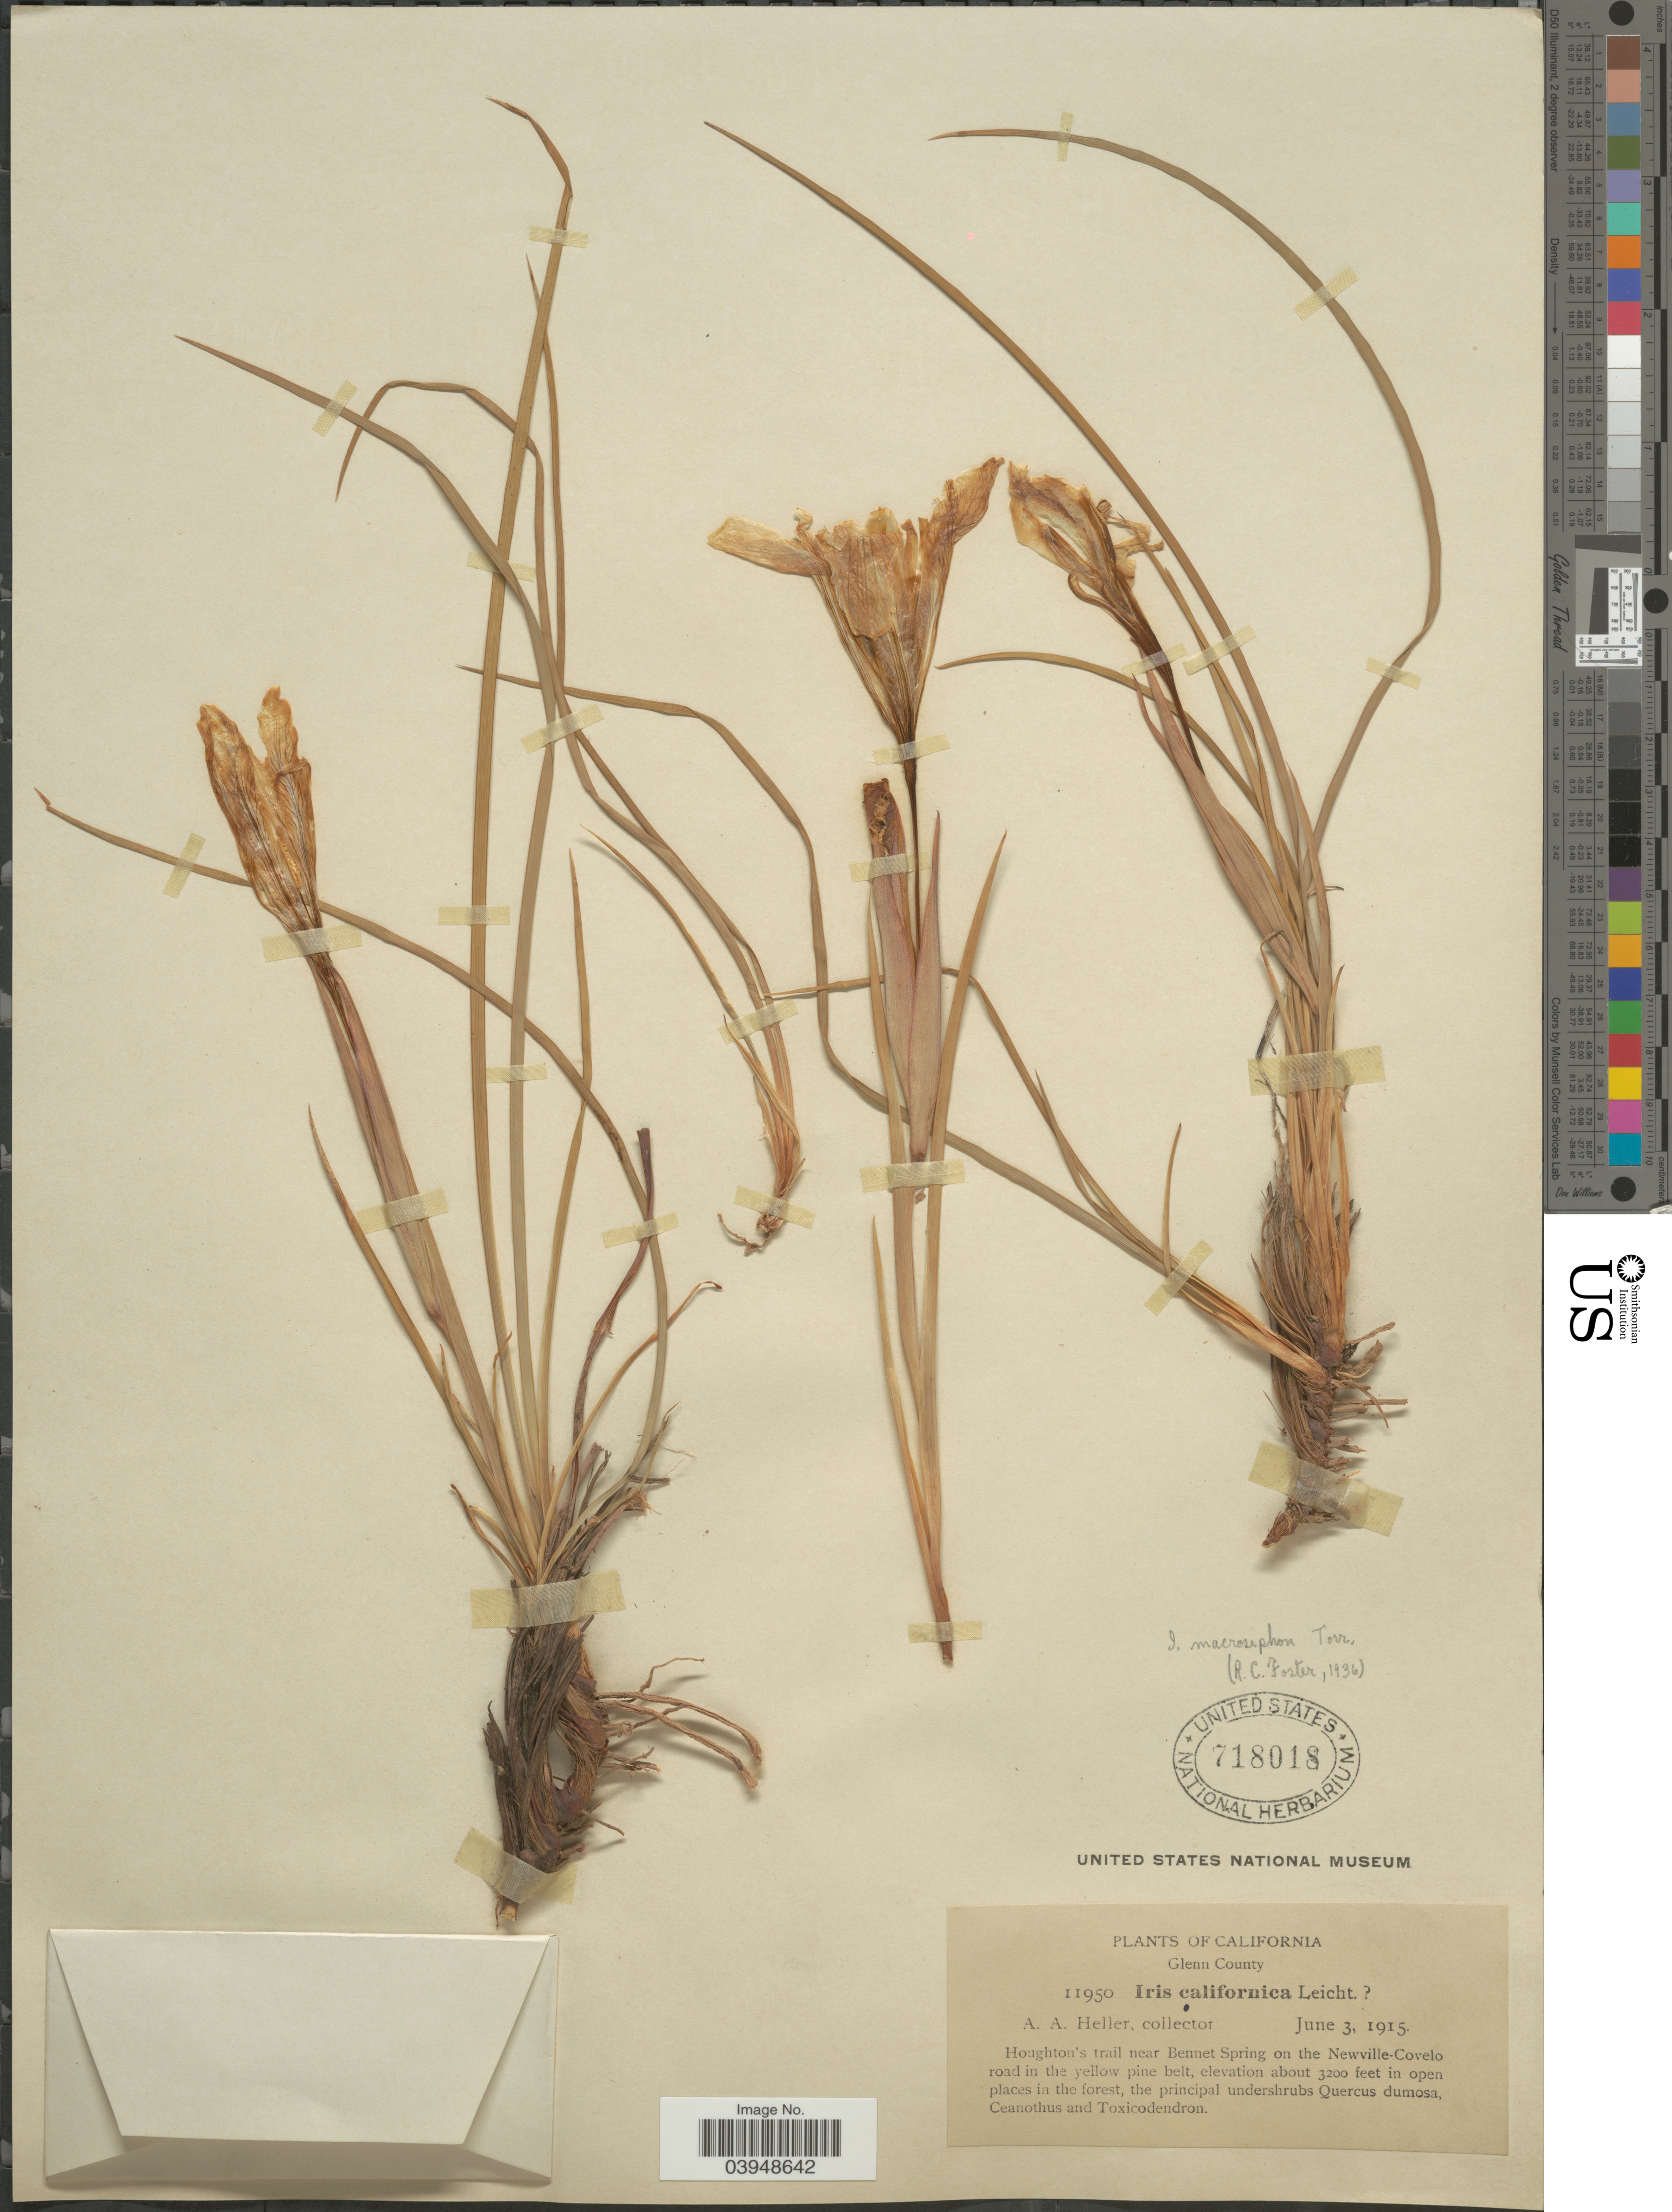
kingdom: Plantae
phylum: Tracheophyta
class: Liliopsida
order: Asparagales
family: Iridaceae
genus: Iris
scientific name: Iris macrosiphon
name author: Torr.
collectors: A. A. Heller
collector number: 11950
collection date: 1915-06-03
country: United States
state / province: California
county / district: Glenn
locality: Glenn County. Houghton's trail near Bennet Spring on the Newville-Covelo road in the yellow pine belt.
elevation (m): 975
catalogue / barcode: US 718018